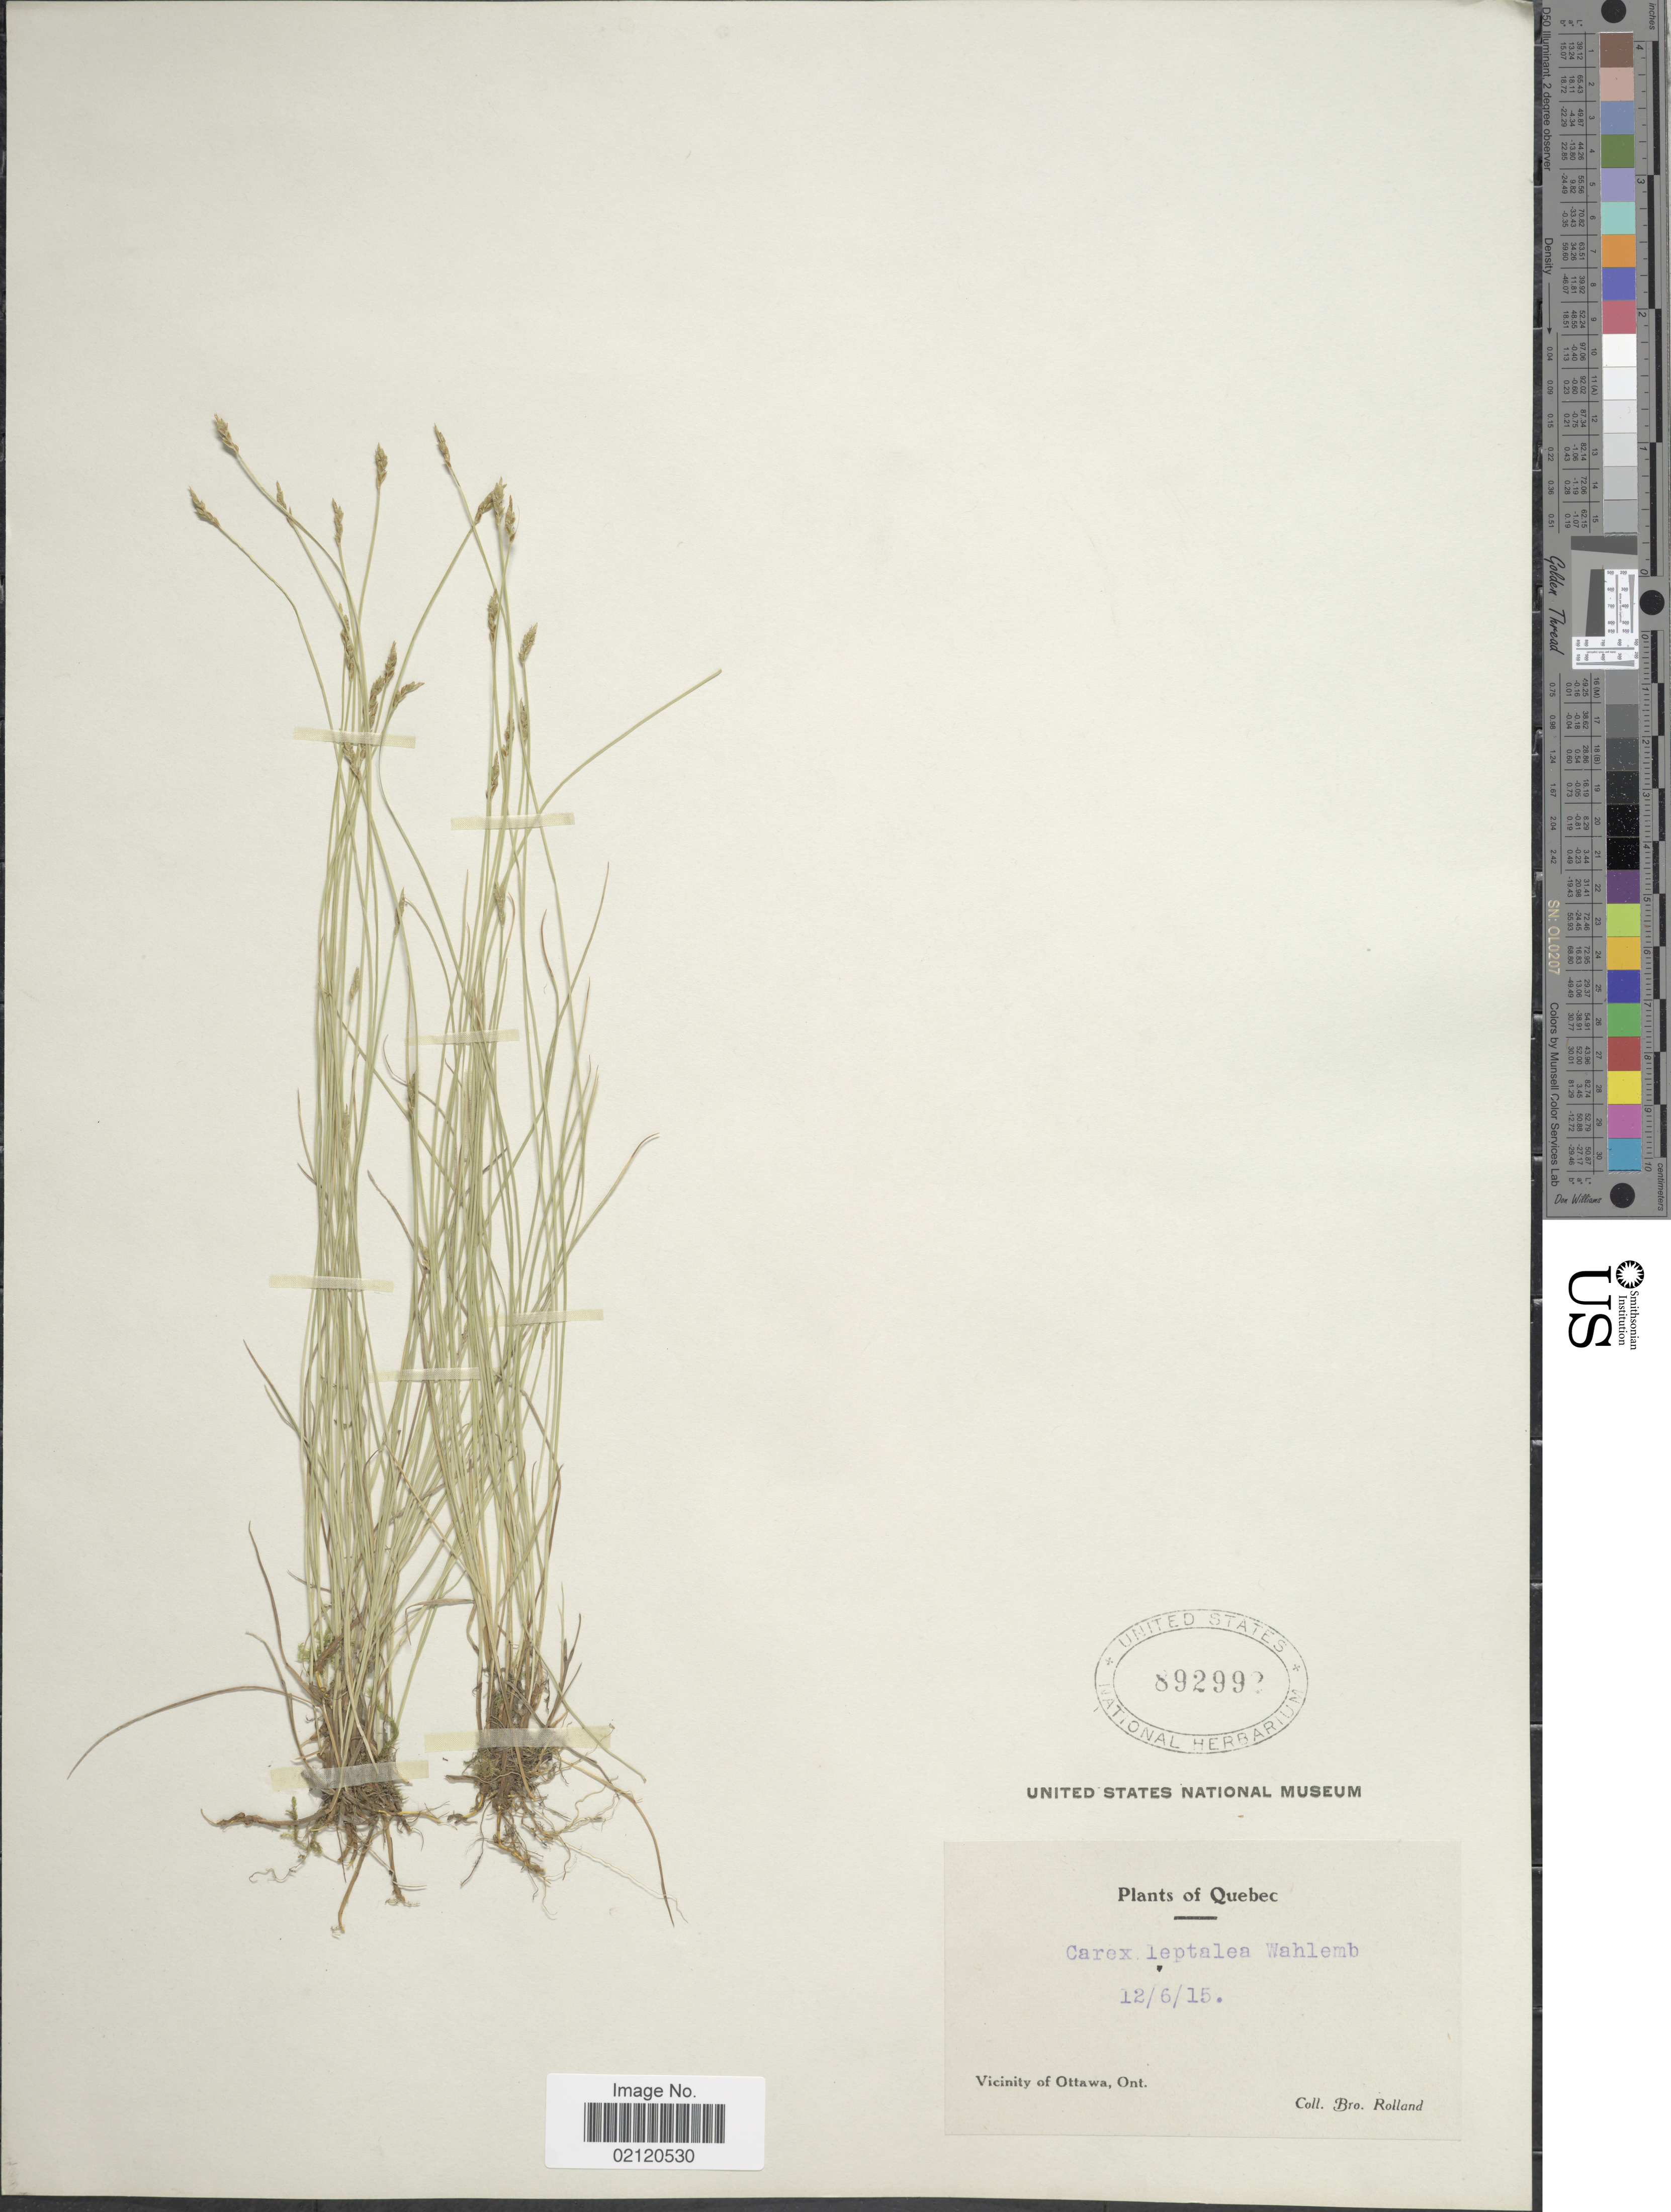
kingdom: Plantae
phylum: Tracheophyta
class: Liliopsida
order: Poales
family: Cyperaceae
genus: Carex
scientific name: Carex leptalea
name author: Wahlenb.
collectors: B. Rolland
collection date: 1915-06-12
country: Canada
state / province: Ontario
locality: Vicinity of Ottawa, Ont., Quebec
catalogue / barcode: US 892992